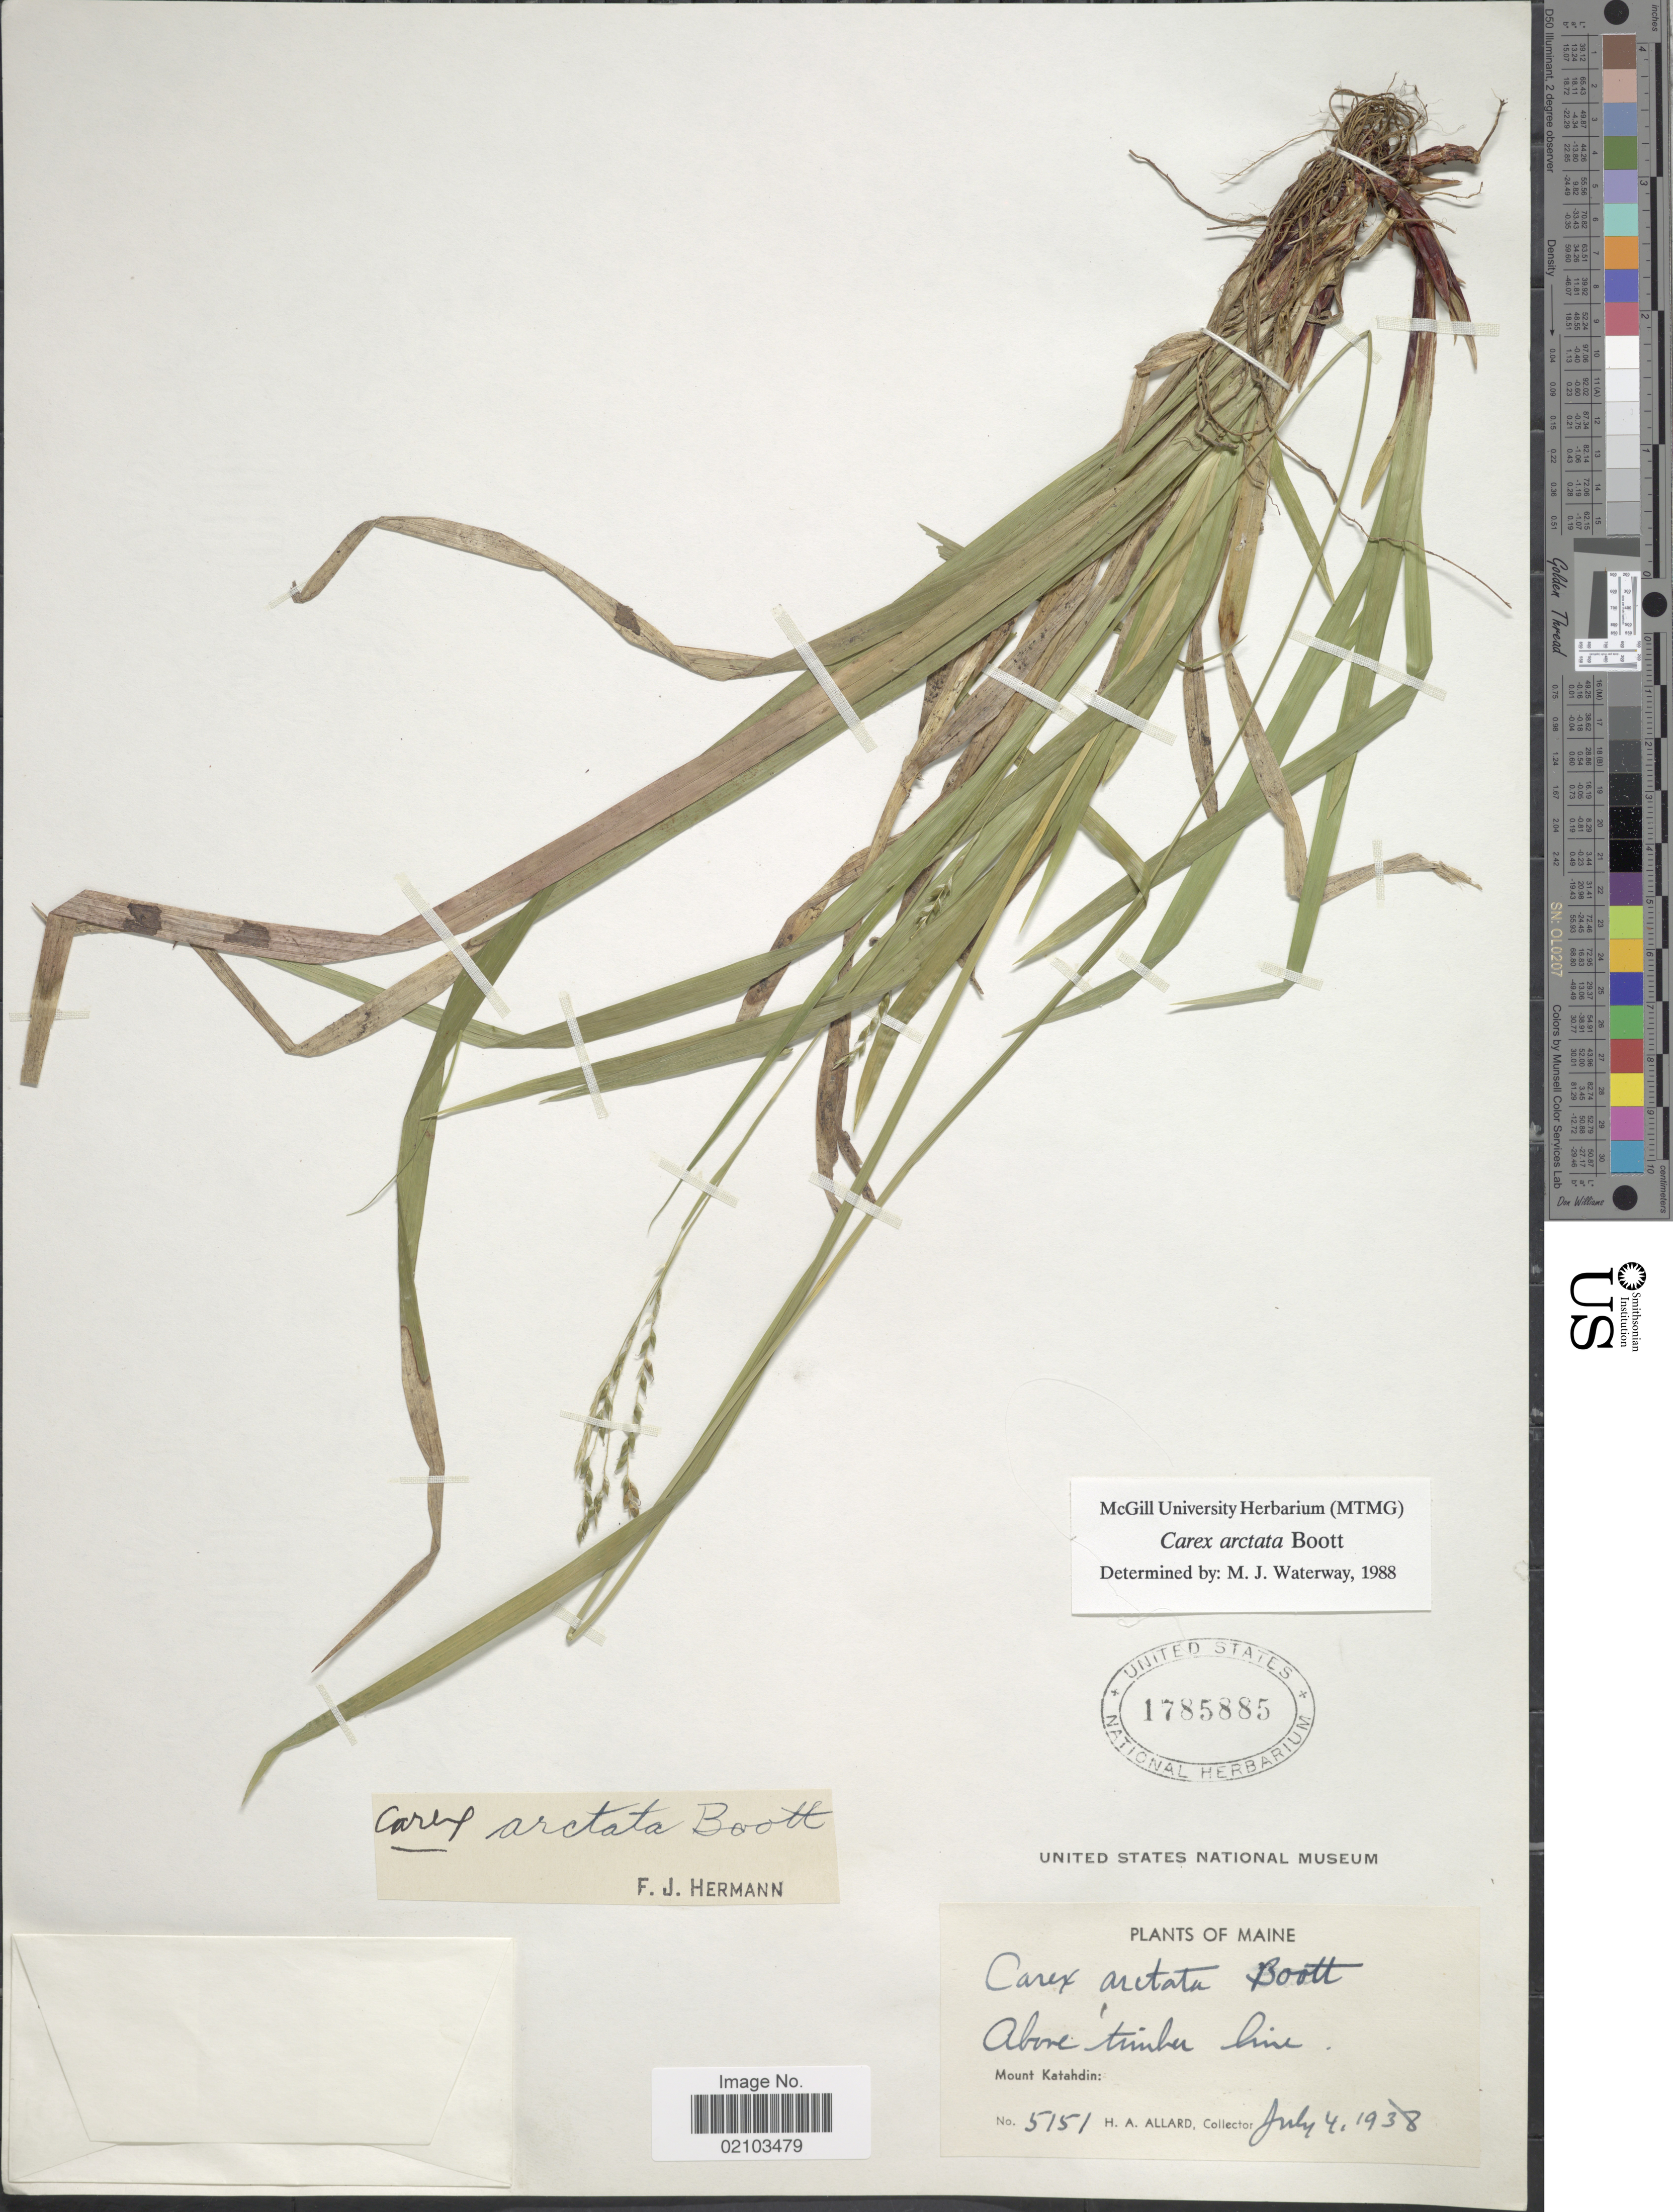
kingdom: Plantae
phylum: Tracheophyta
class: Liliopsida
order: Poales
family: Cyperaceae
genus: Carex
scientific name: Carex arctata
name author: Boott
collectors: H. A. Allard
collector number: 5151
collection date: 1938-07-04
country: United States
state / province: Maine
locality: Above timber line, Mount Katahdin.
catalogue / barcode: US 1785885